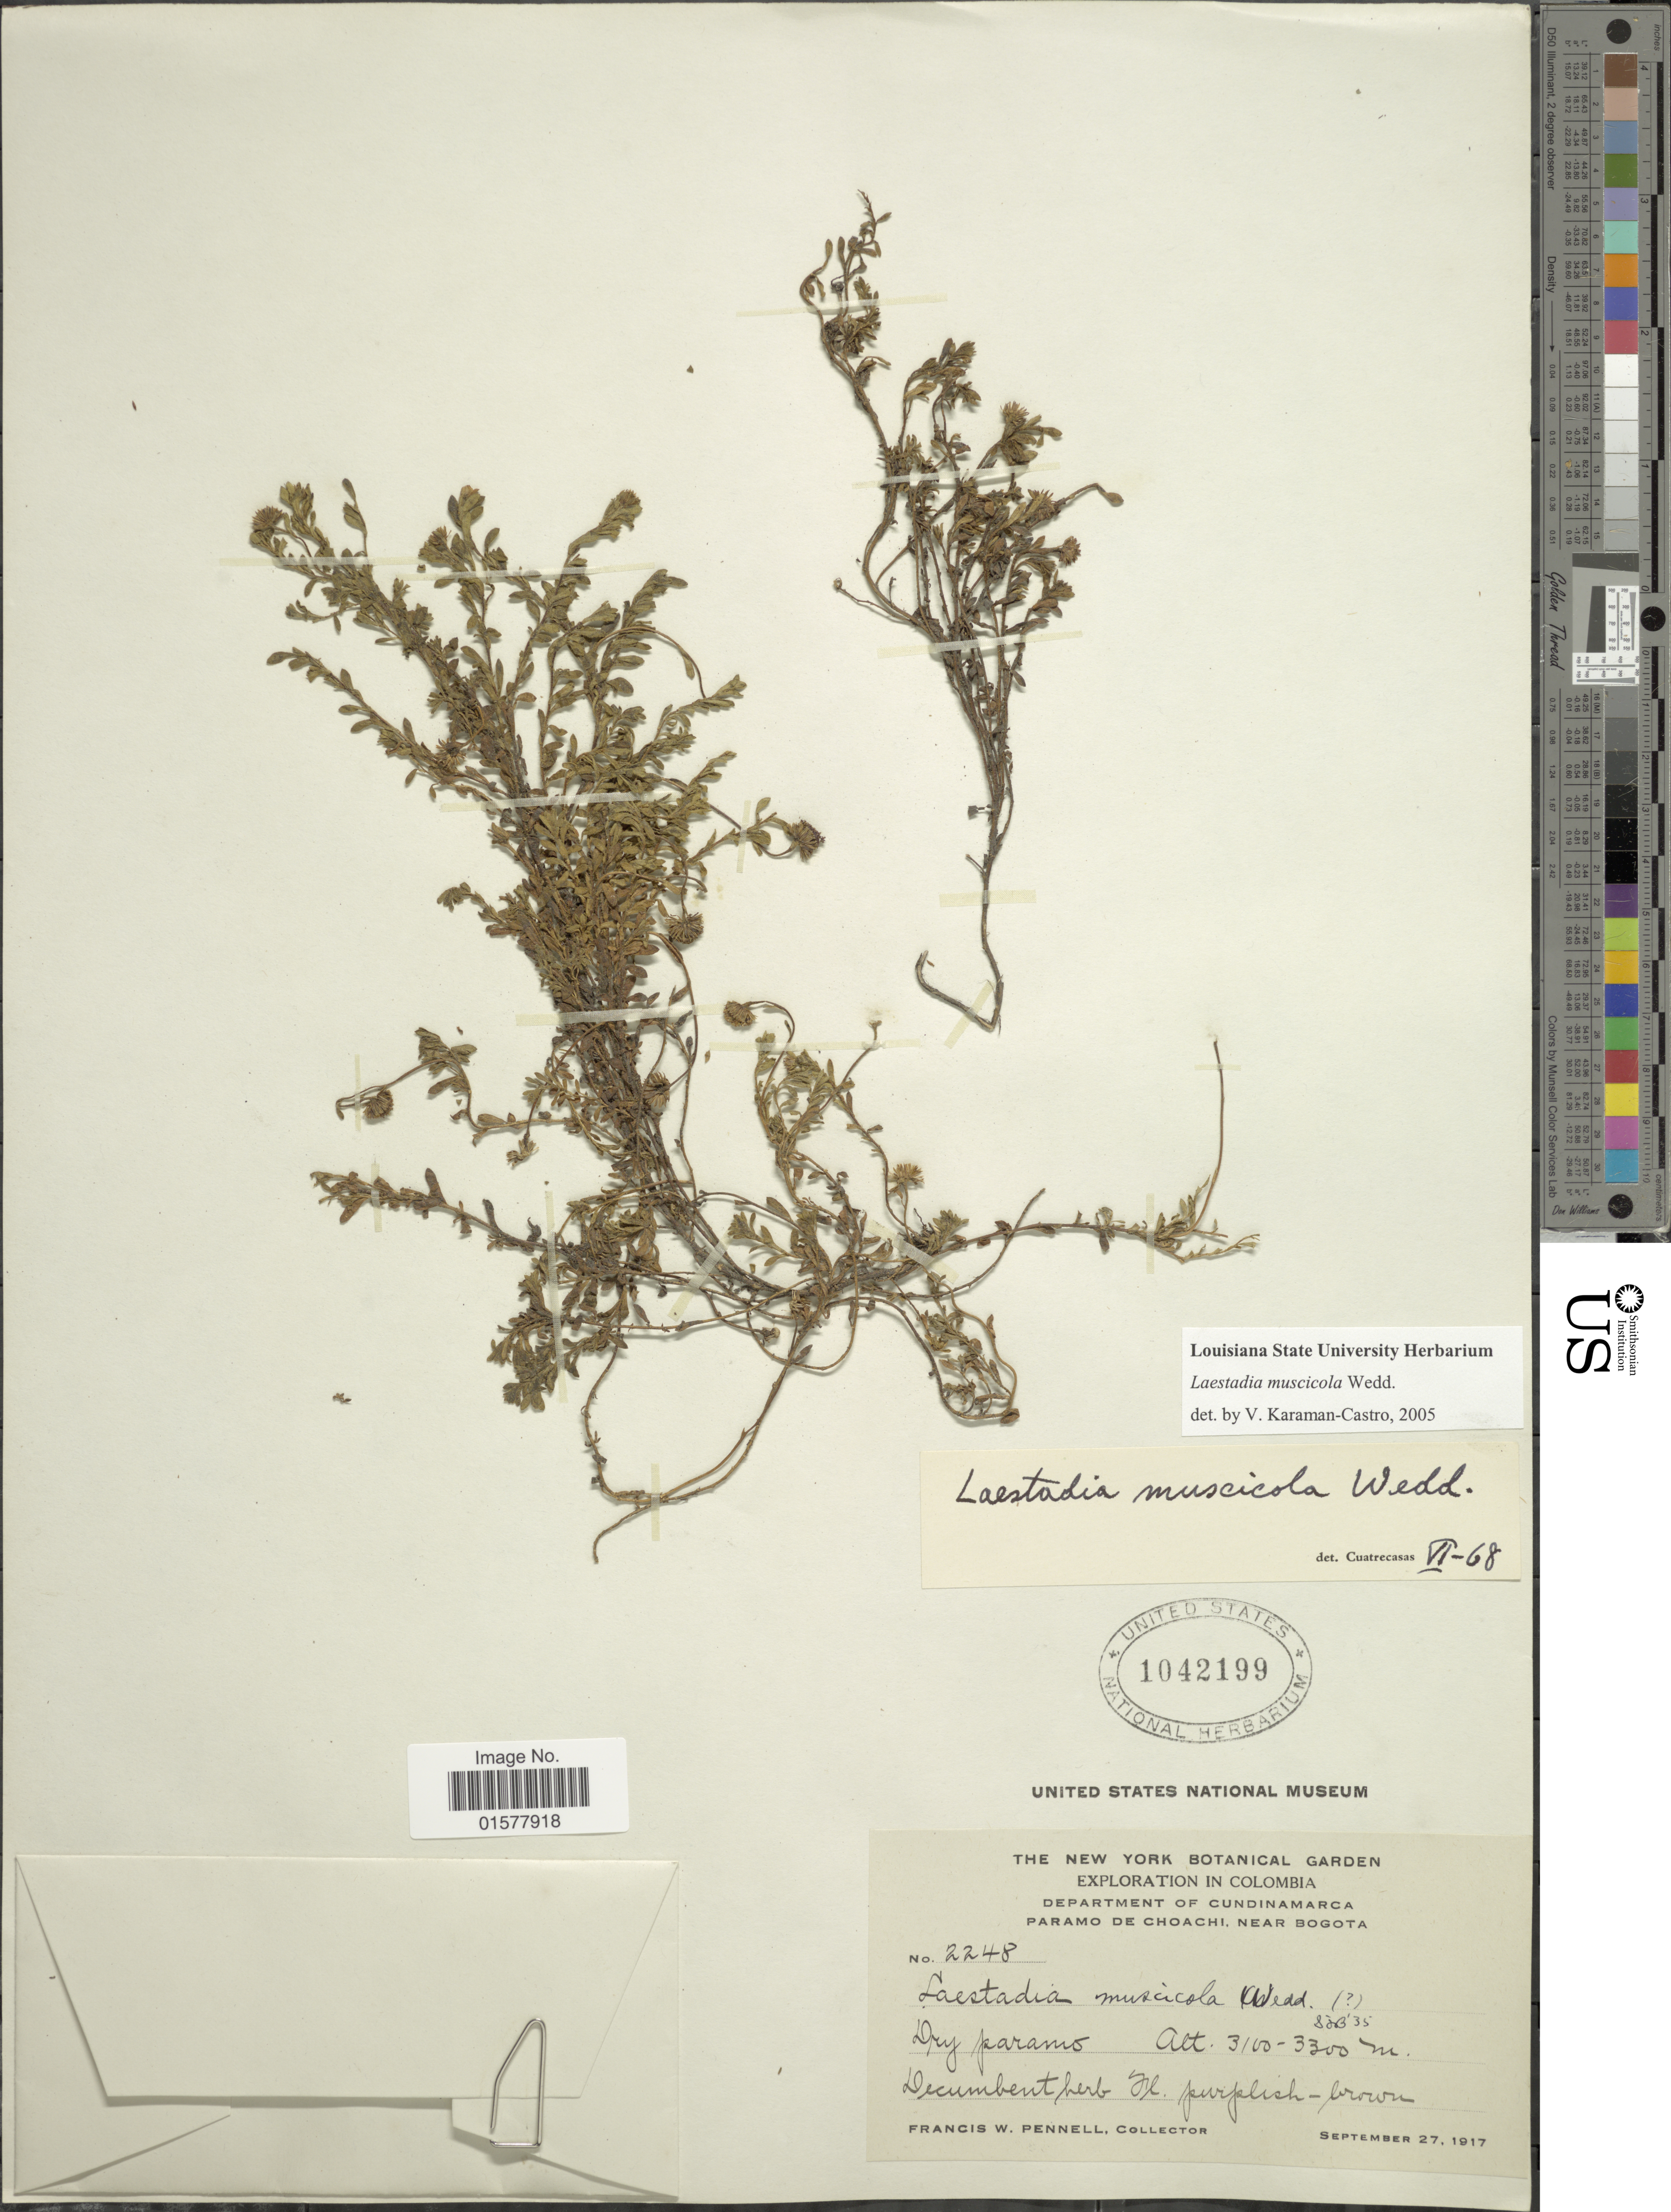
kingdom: Plantae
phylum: Tracheophyta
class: Magnoliopsida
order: Asterales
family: Asteraceae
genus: Laestadia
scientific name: Laestadia muscicola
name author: Wedd.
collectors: F. W. Pennell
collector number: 2248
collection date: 1917-09-27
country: Colombia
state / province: Cundinamarca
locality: Department of Cundinamarca, Paramo De Choachi, Near Bogota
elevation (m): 3100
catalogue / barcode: US 1042199